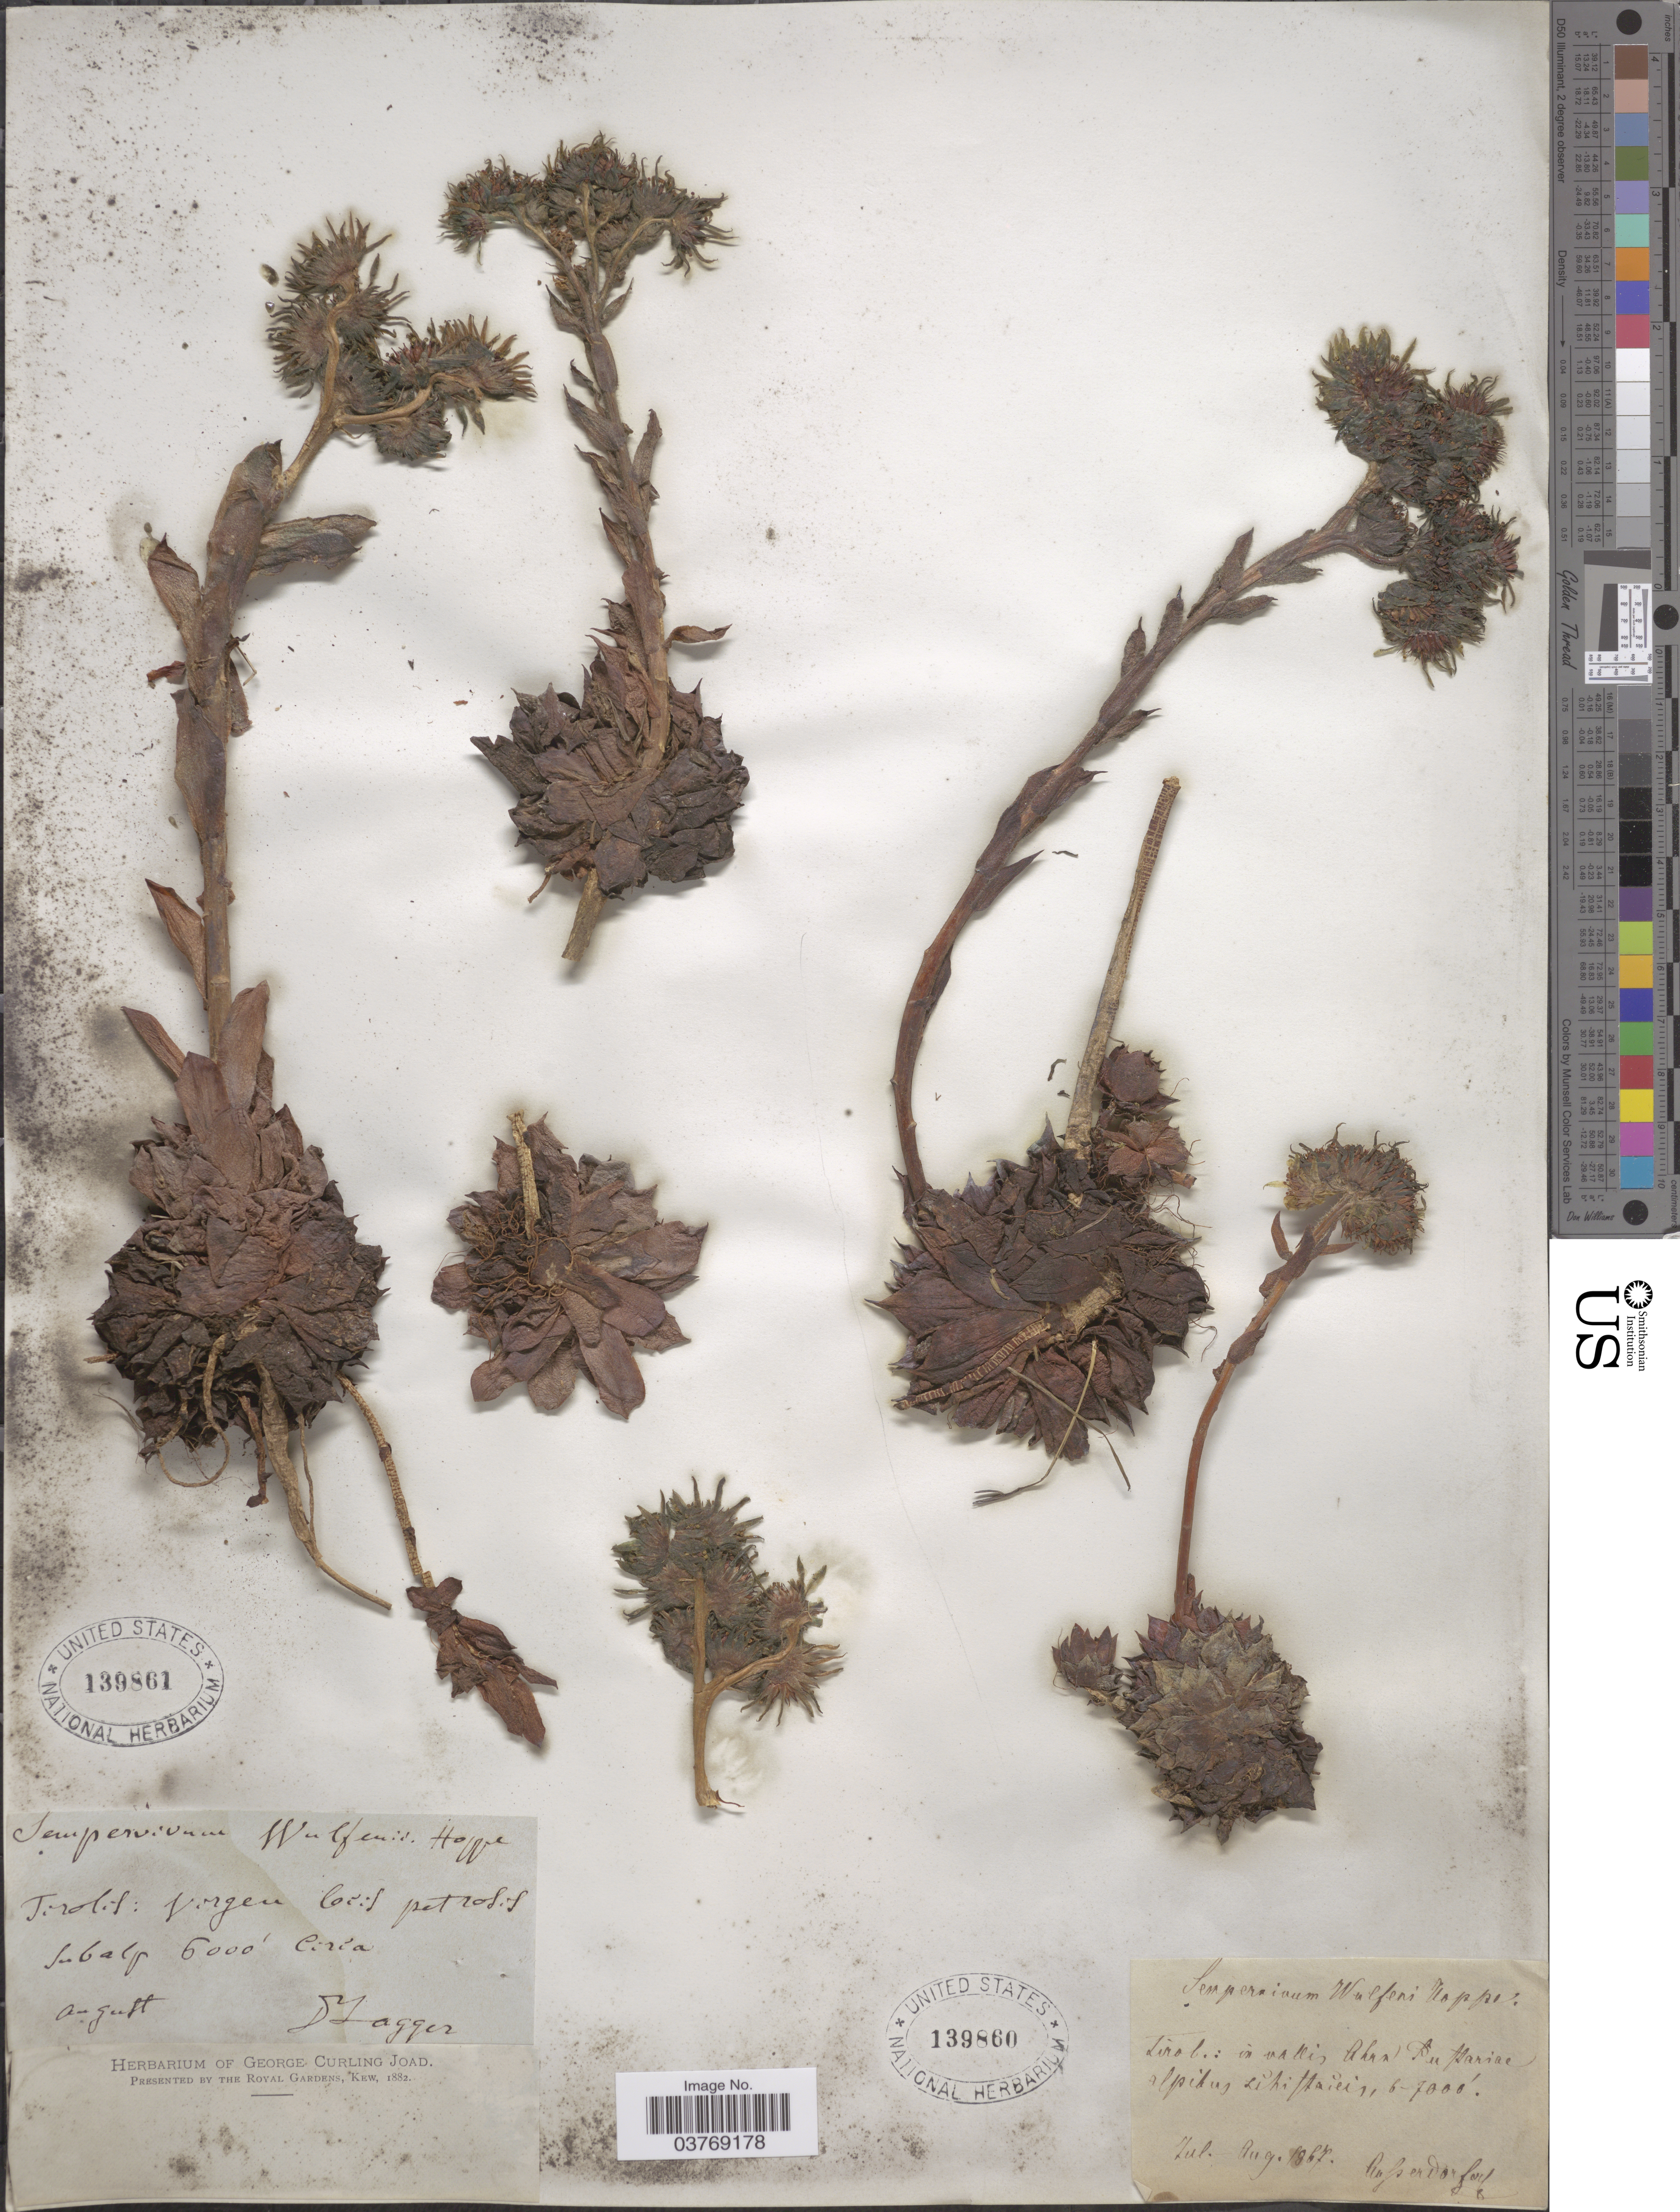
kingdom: Plantae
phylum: Tracheophyta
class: Magnoliopsida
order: Saxifragales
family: Crassulaceae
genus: Sempervivum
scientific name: Sempervivum wulfenii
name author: Hoppe ex Mert. & W.D.J. Koch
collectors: Aufsersdorfer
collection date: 1867-07/1867-08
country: Italy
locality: Tirol: In vallis Ahrn Pustariae alpibus schistaceis*.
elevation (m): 1829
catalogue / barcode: US 139860-2